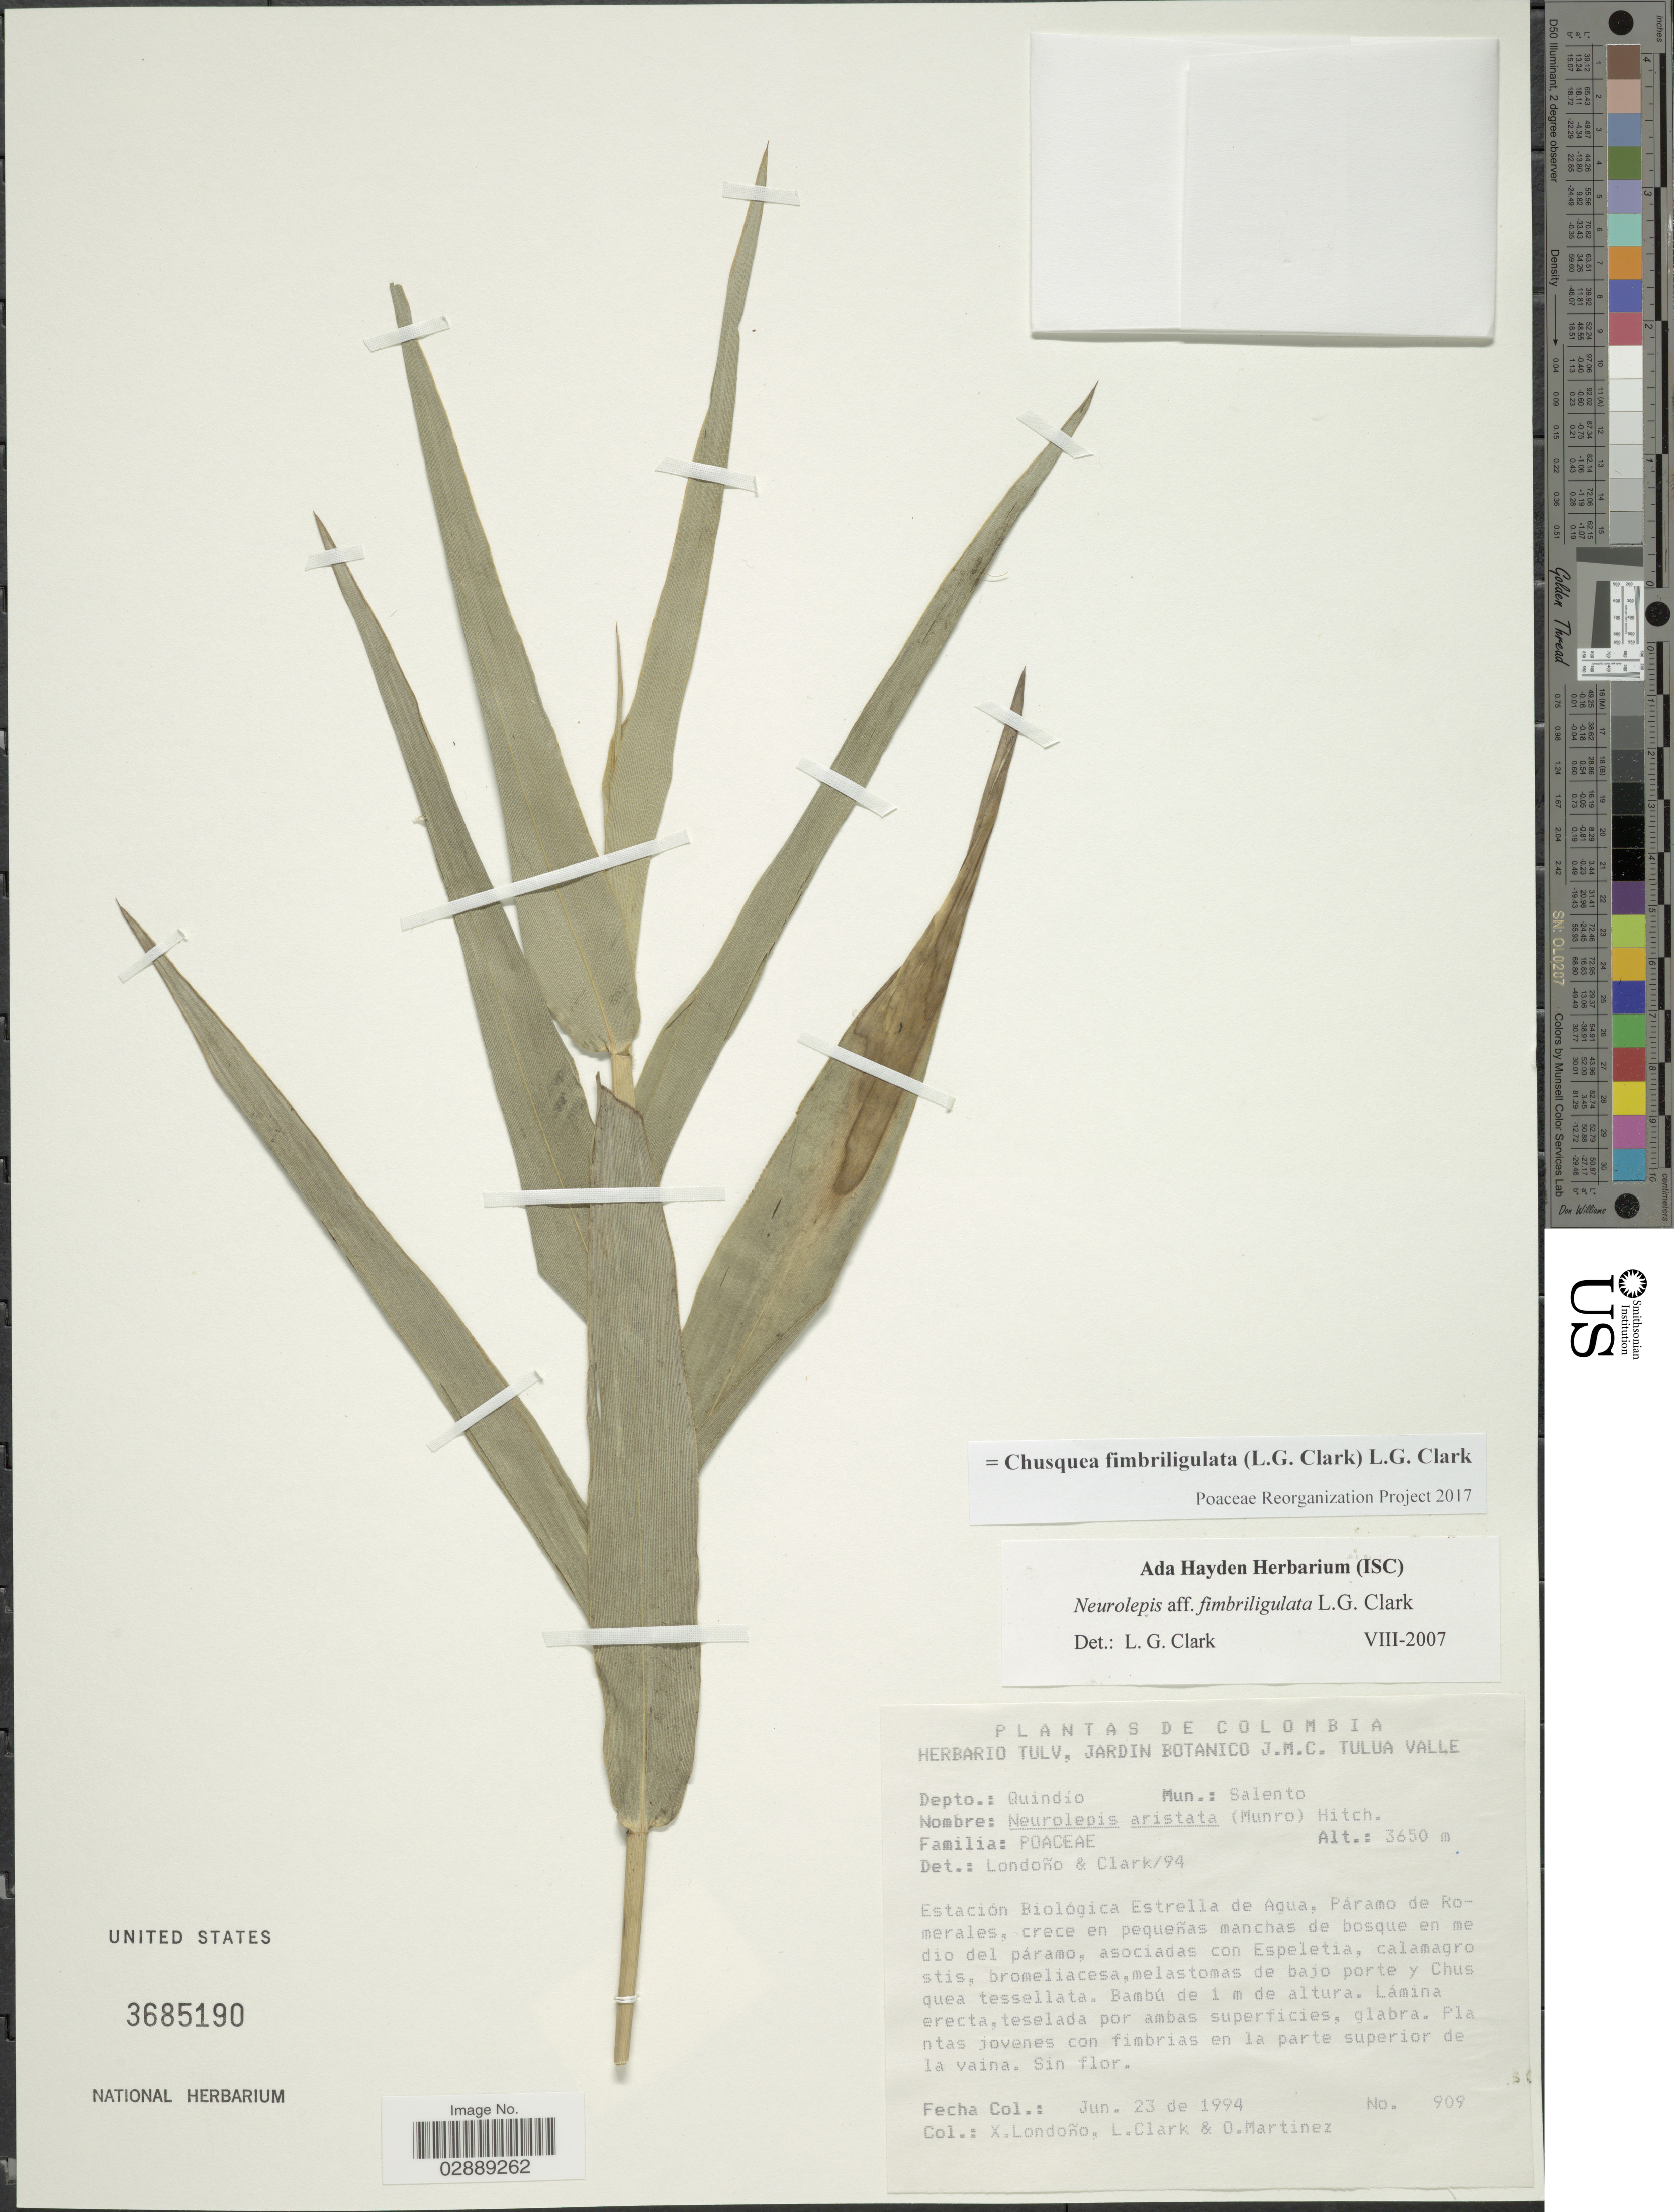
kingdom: Plantae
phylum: Tracheophyta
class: Liliopsida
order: Poales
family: Poaceae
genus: Chusquea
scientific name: Chusquea fimbriligulata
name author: (L.G. Clark) L.G. Clark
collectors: X. Londoño, L. G. Clark & O. Martínez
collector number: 909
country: Colombia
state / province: Quindío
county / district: Salento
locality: Estacion Biologica Estrella de Agua, trail to Paramo de Romerales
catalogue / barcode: US 3685190